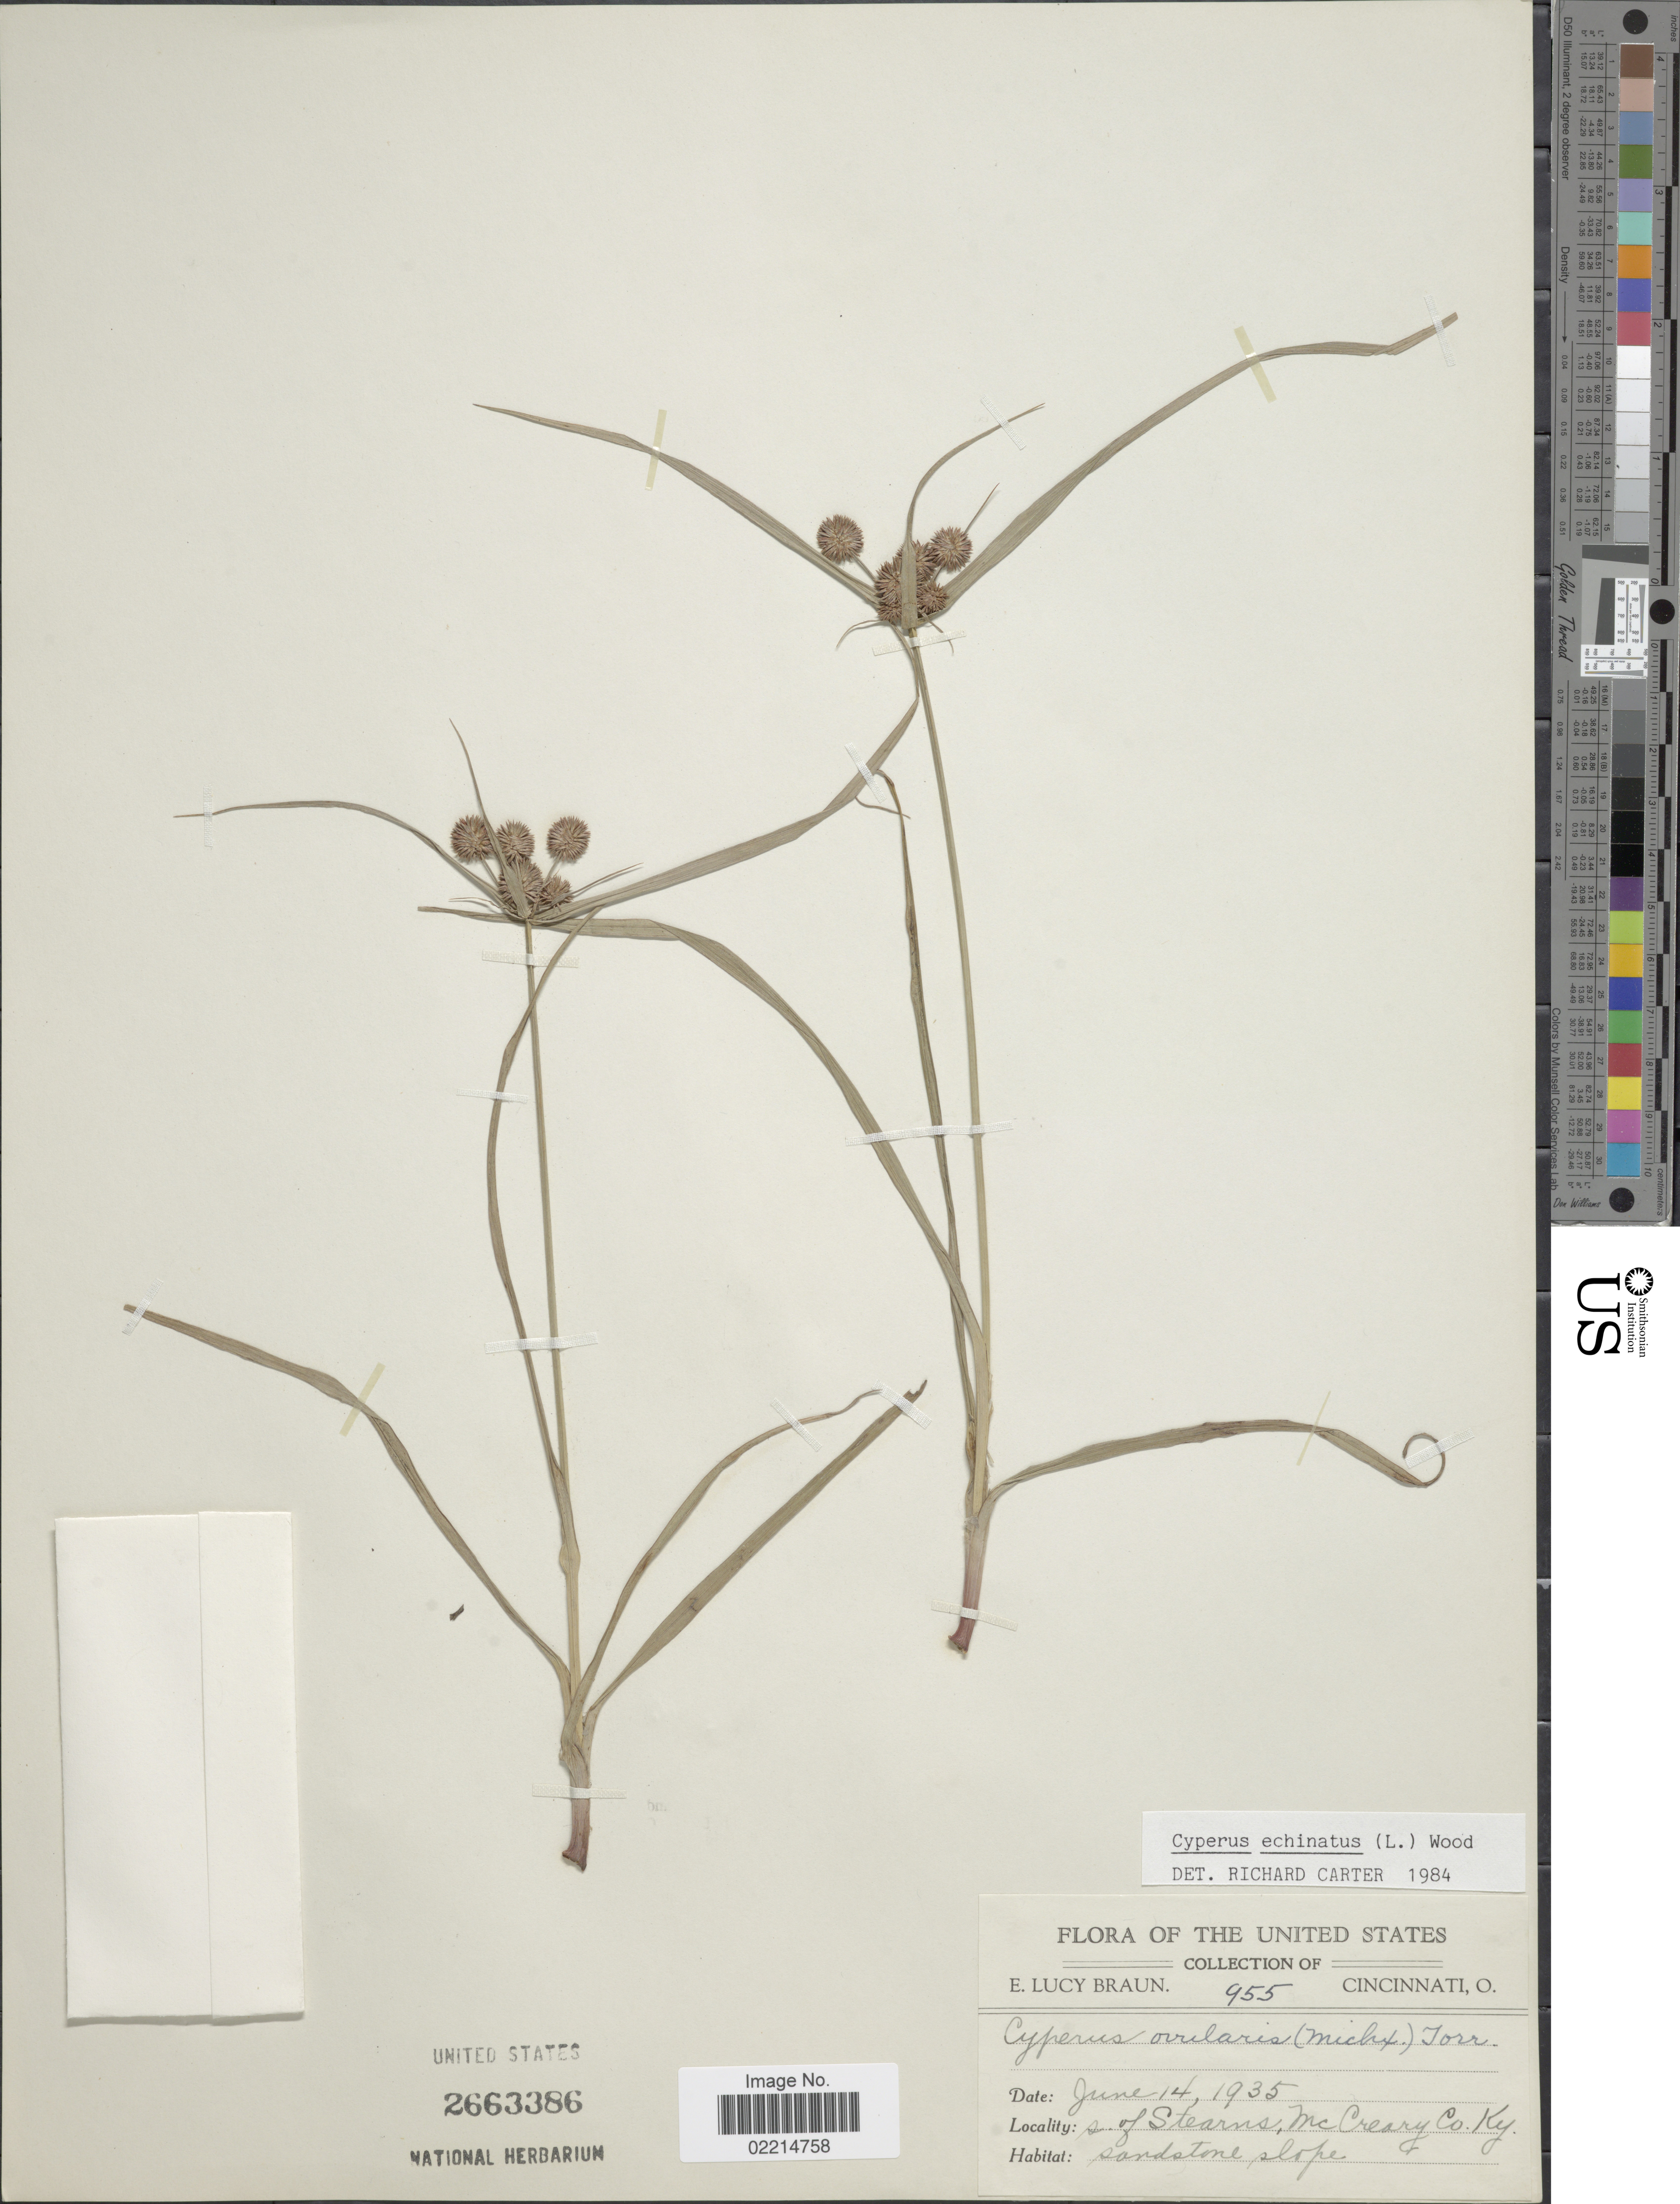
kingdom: Plantae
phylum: Tracheophyta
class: Liliopsida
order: Poales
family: Cyperaceae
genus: Cyperus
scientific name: Cyperus echinatus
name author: (L.) Alph. Wood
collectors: E. L. Braun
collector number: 955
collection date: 1935-06-14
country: United States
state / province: Kentucky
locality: S. of Stearns, McCreary Co. Ky.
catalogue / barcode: US 2663386